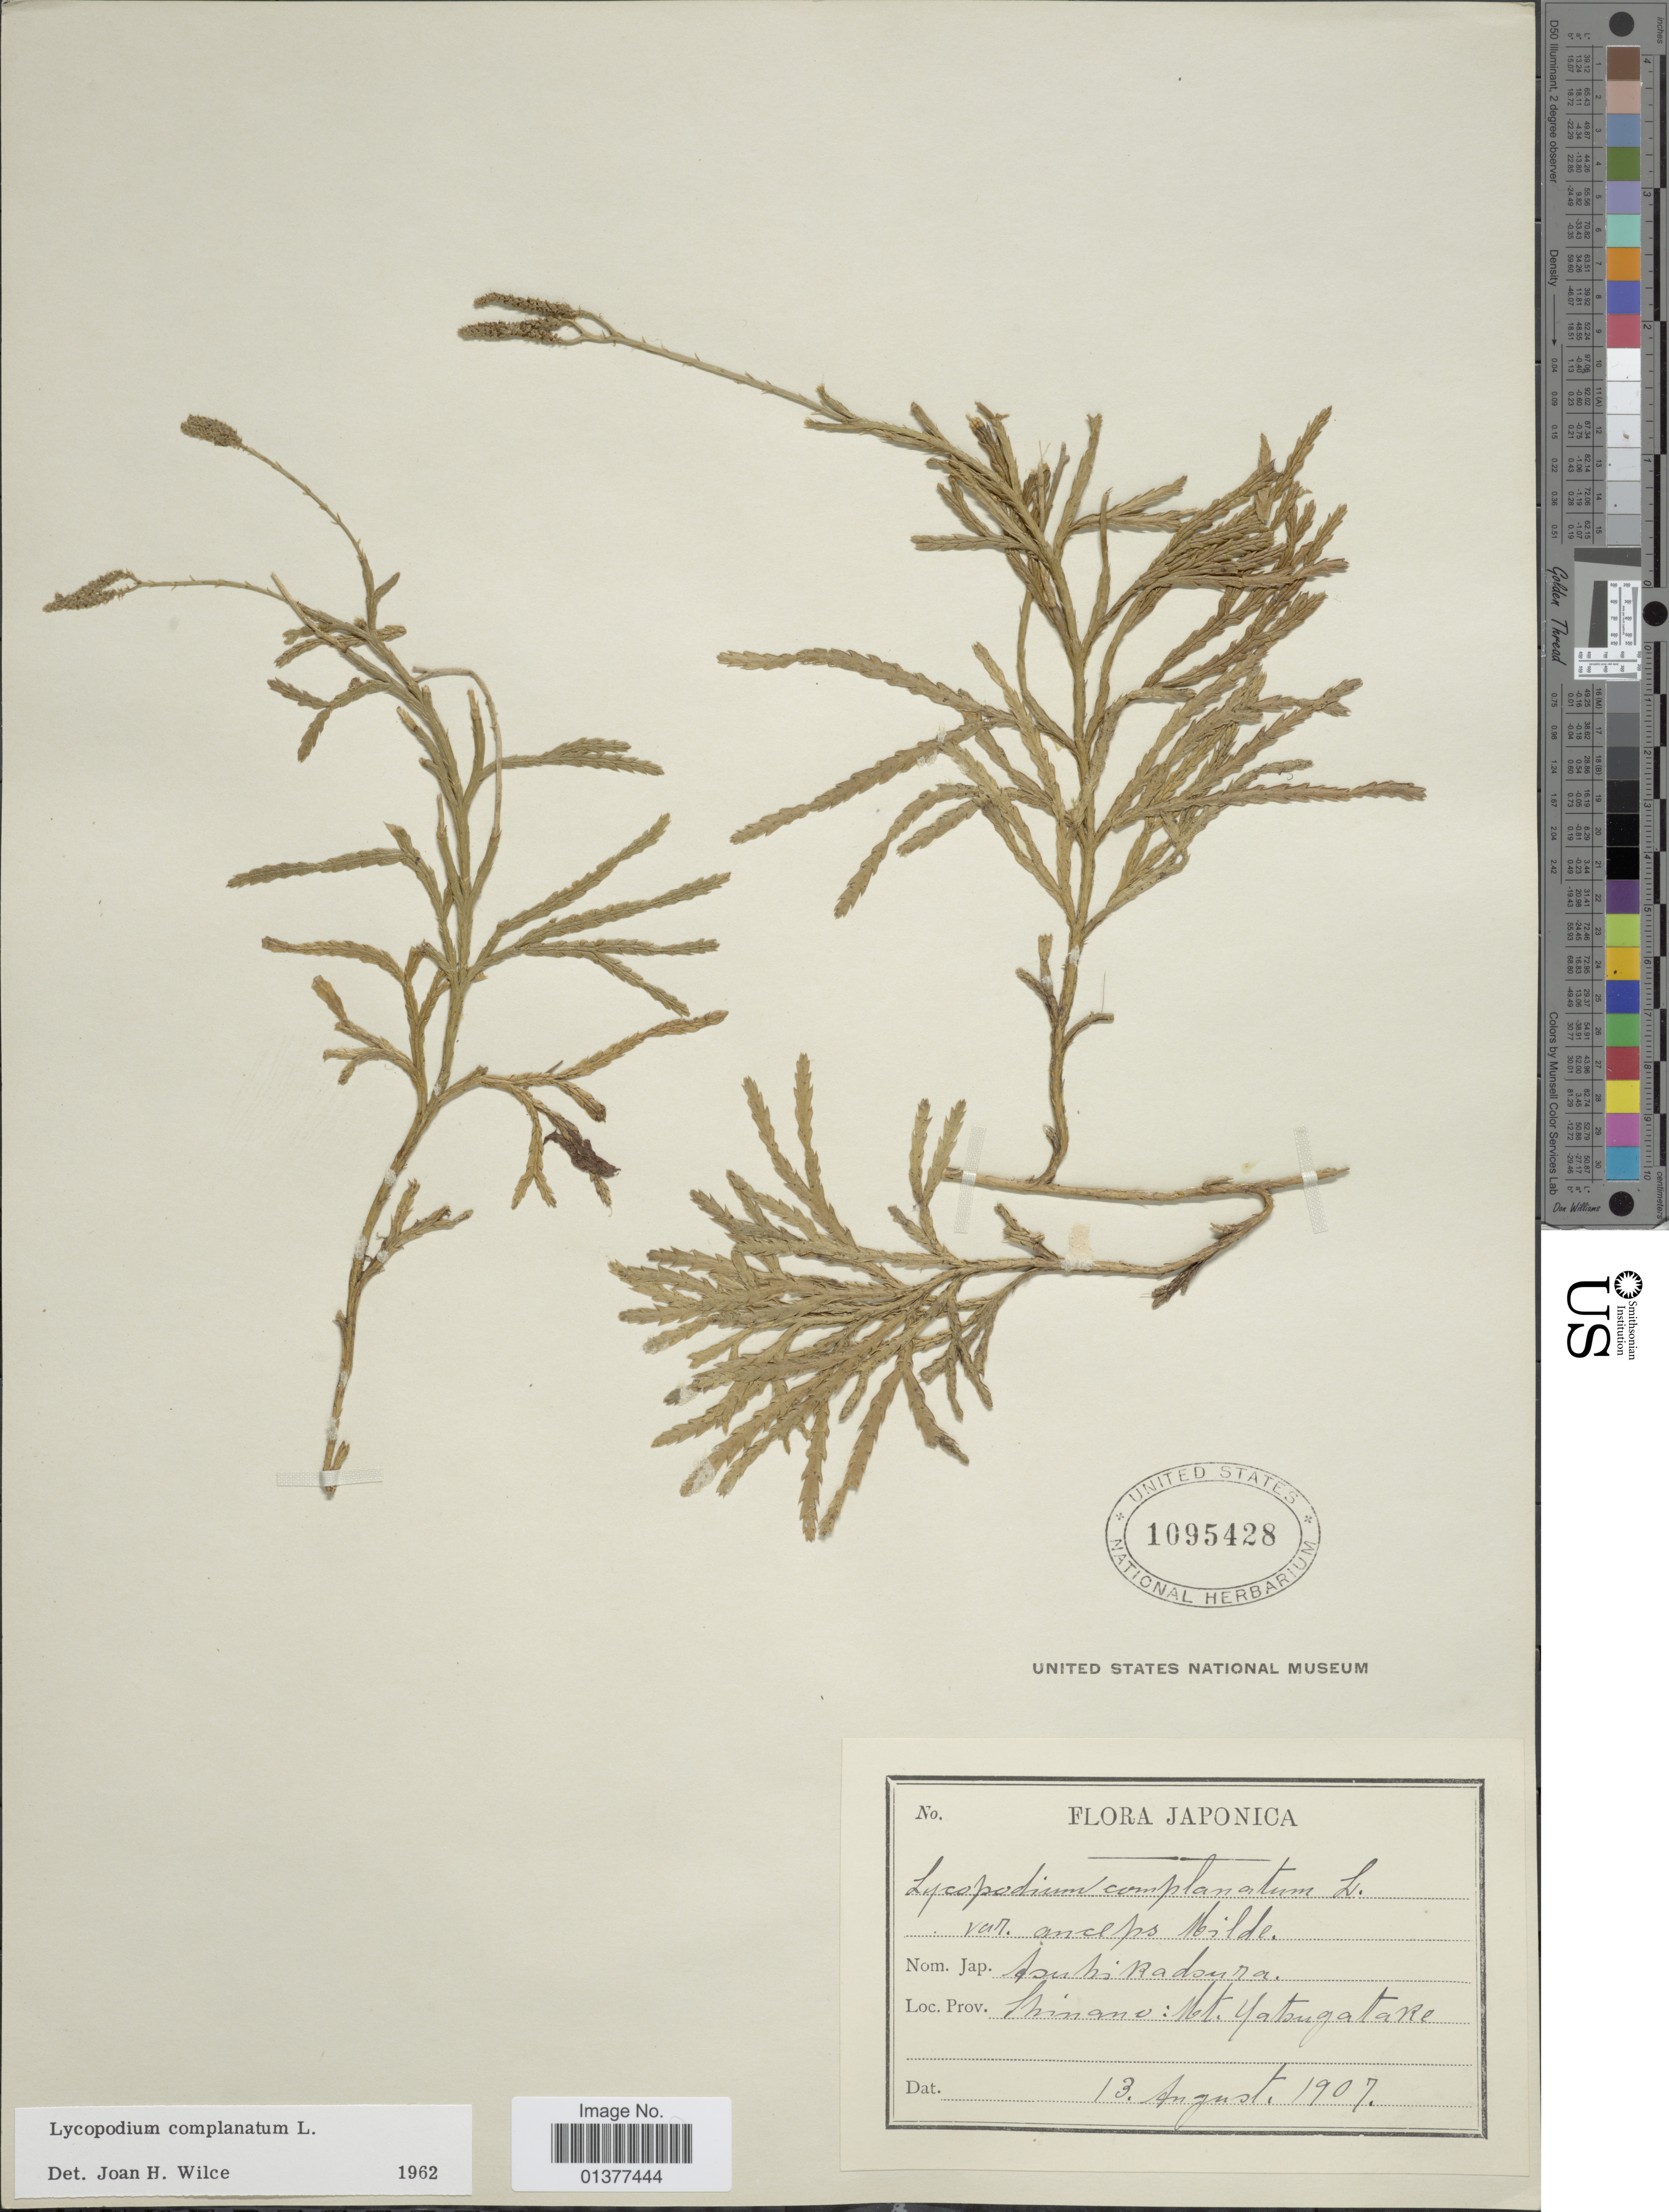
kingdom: Plantae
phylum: Tracheophyta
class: Lycopodiopsida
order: Lycopodiales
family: Lycopodiaceae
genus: Diphasiastrum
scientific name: Diphasiastrum complanatum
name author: (L.) Holub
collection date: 1907-08-13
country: Japan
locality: Shinano: Mt. Yatsugatake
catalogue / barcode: US 1095428